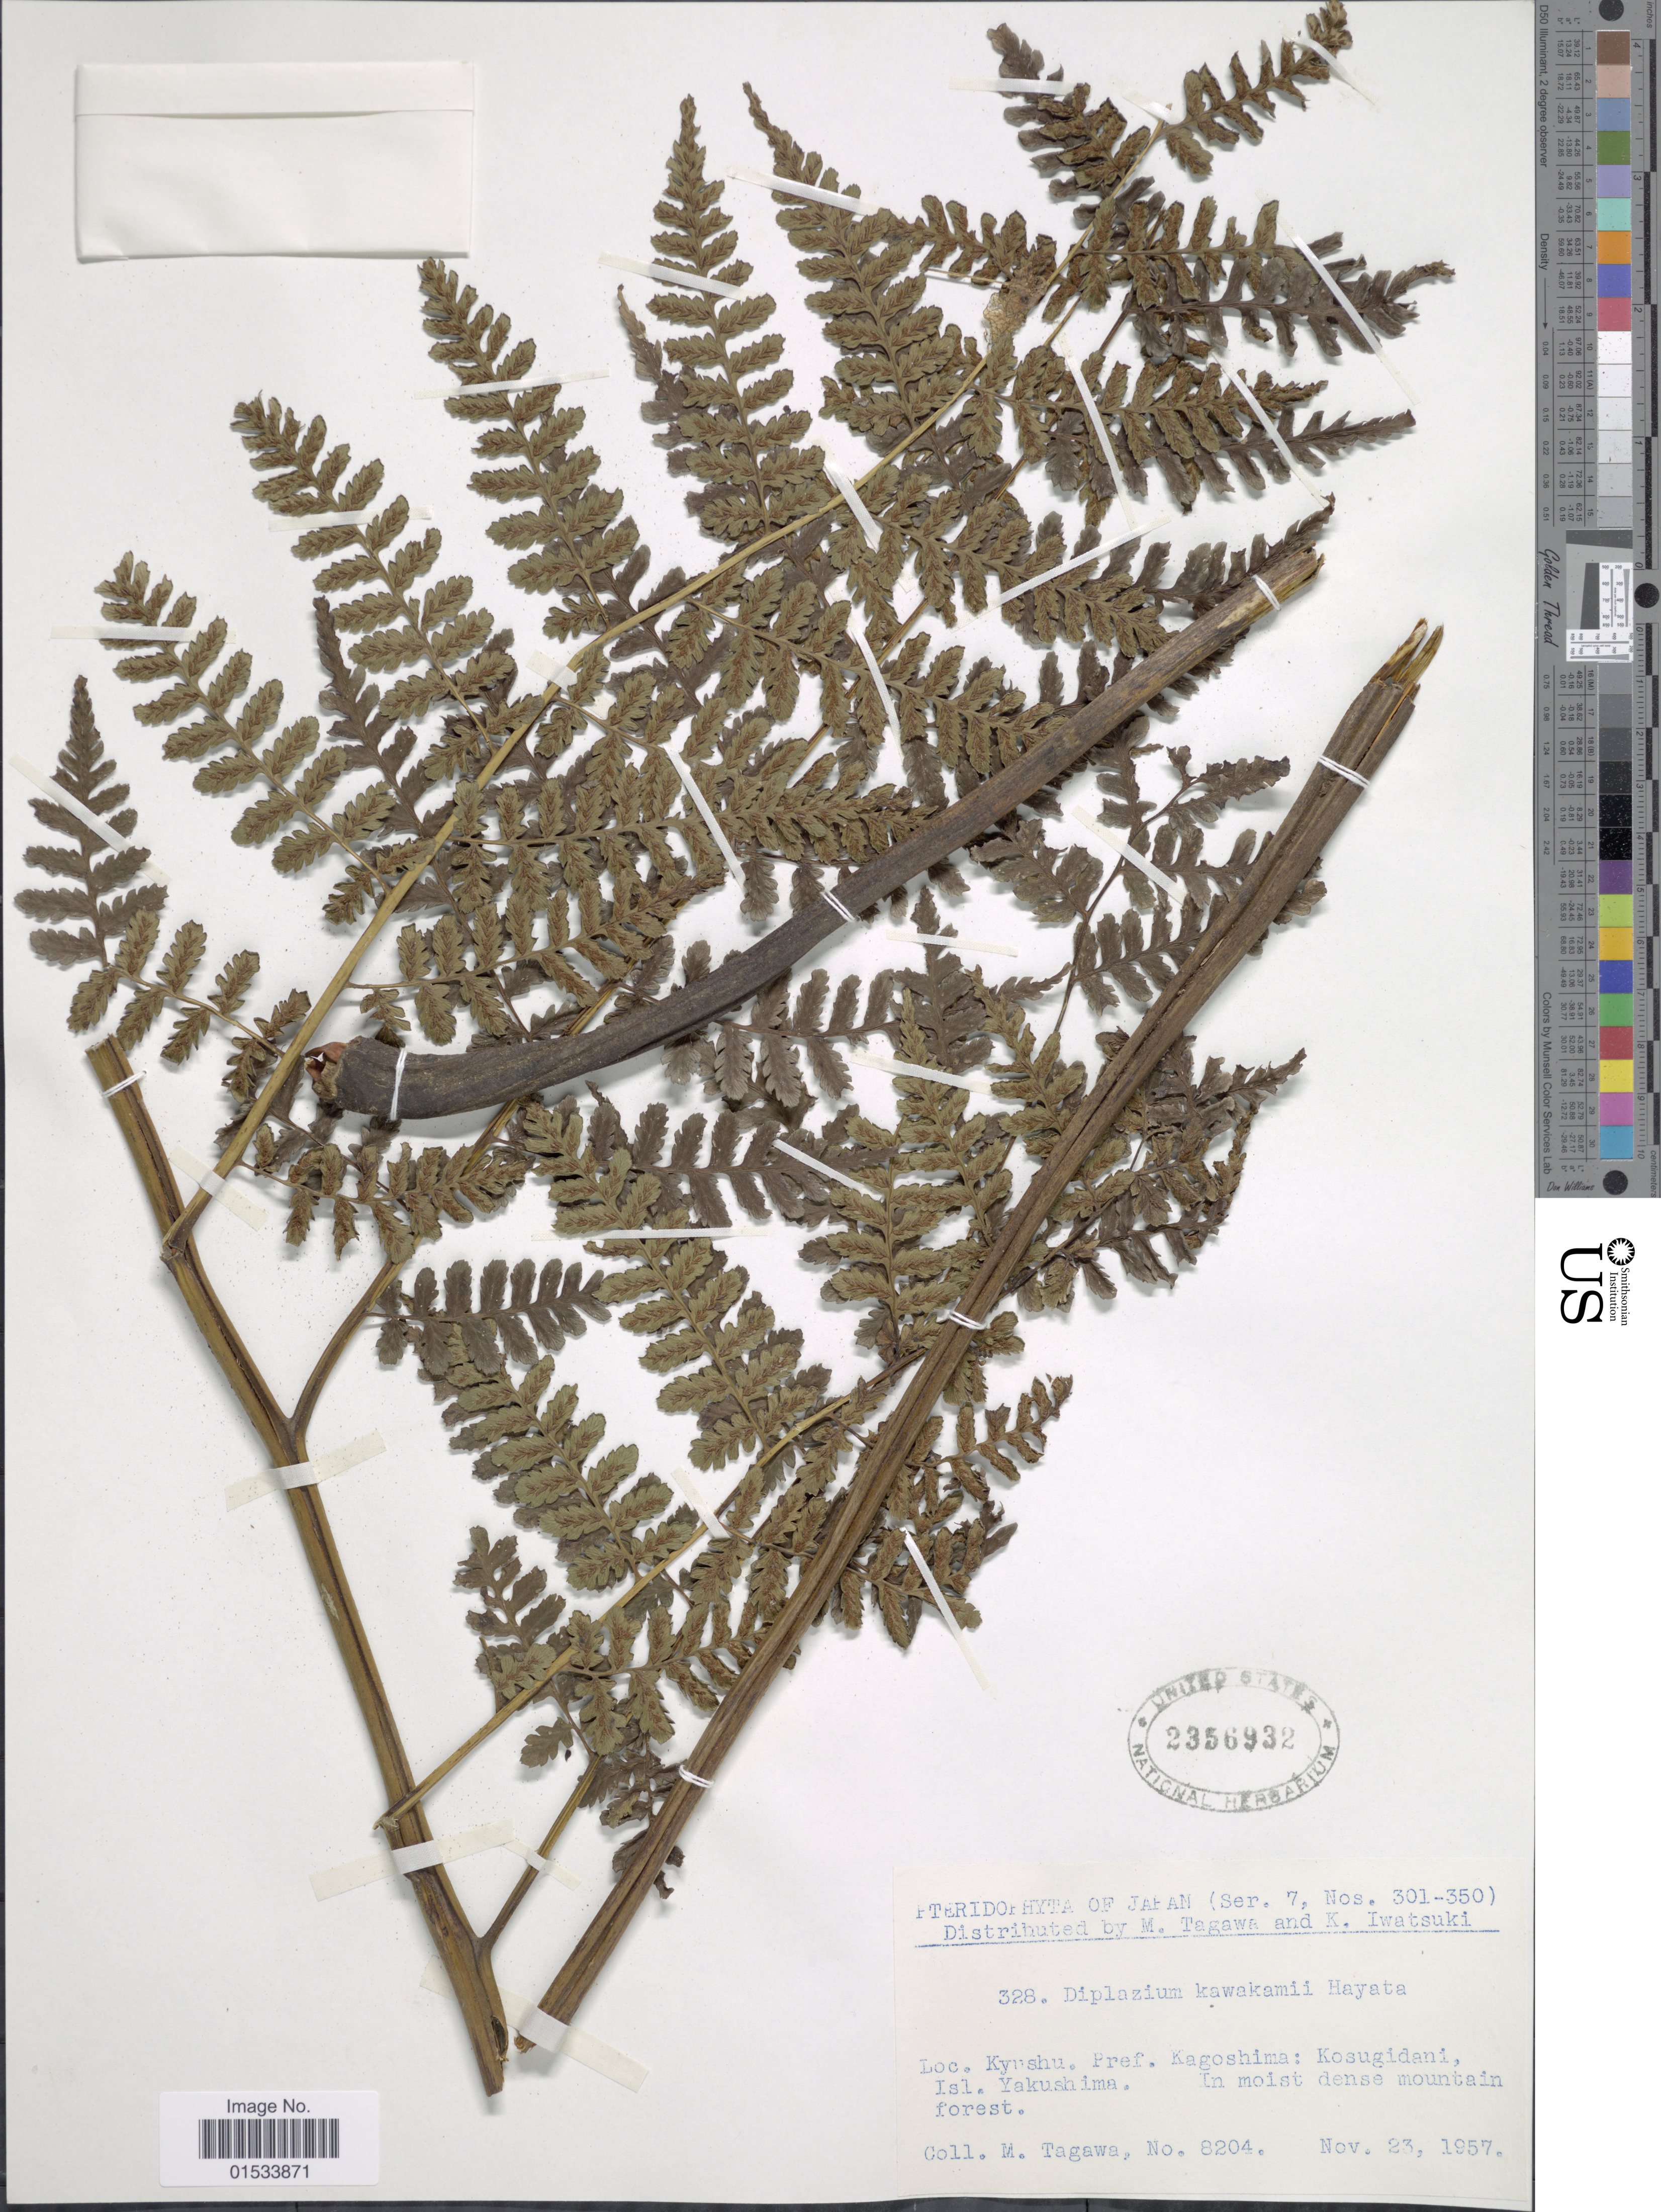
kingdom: Plantae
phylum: Tracheophyta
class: Polypodiopsida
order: Polypodiales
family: Athyriaceae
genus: Diplazium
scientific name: Diplazium kawakamii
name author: Hayata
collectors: M. Tagawa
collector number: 8204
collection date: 1957-11-23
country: Japan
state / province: Kagosima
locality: Kyushu.: Kosugidani, Isl. Yakushima, in moist dense mountain forest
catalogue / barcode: US 2356932